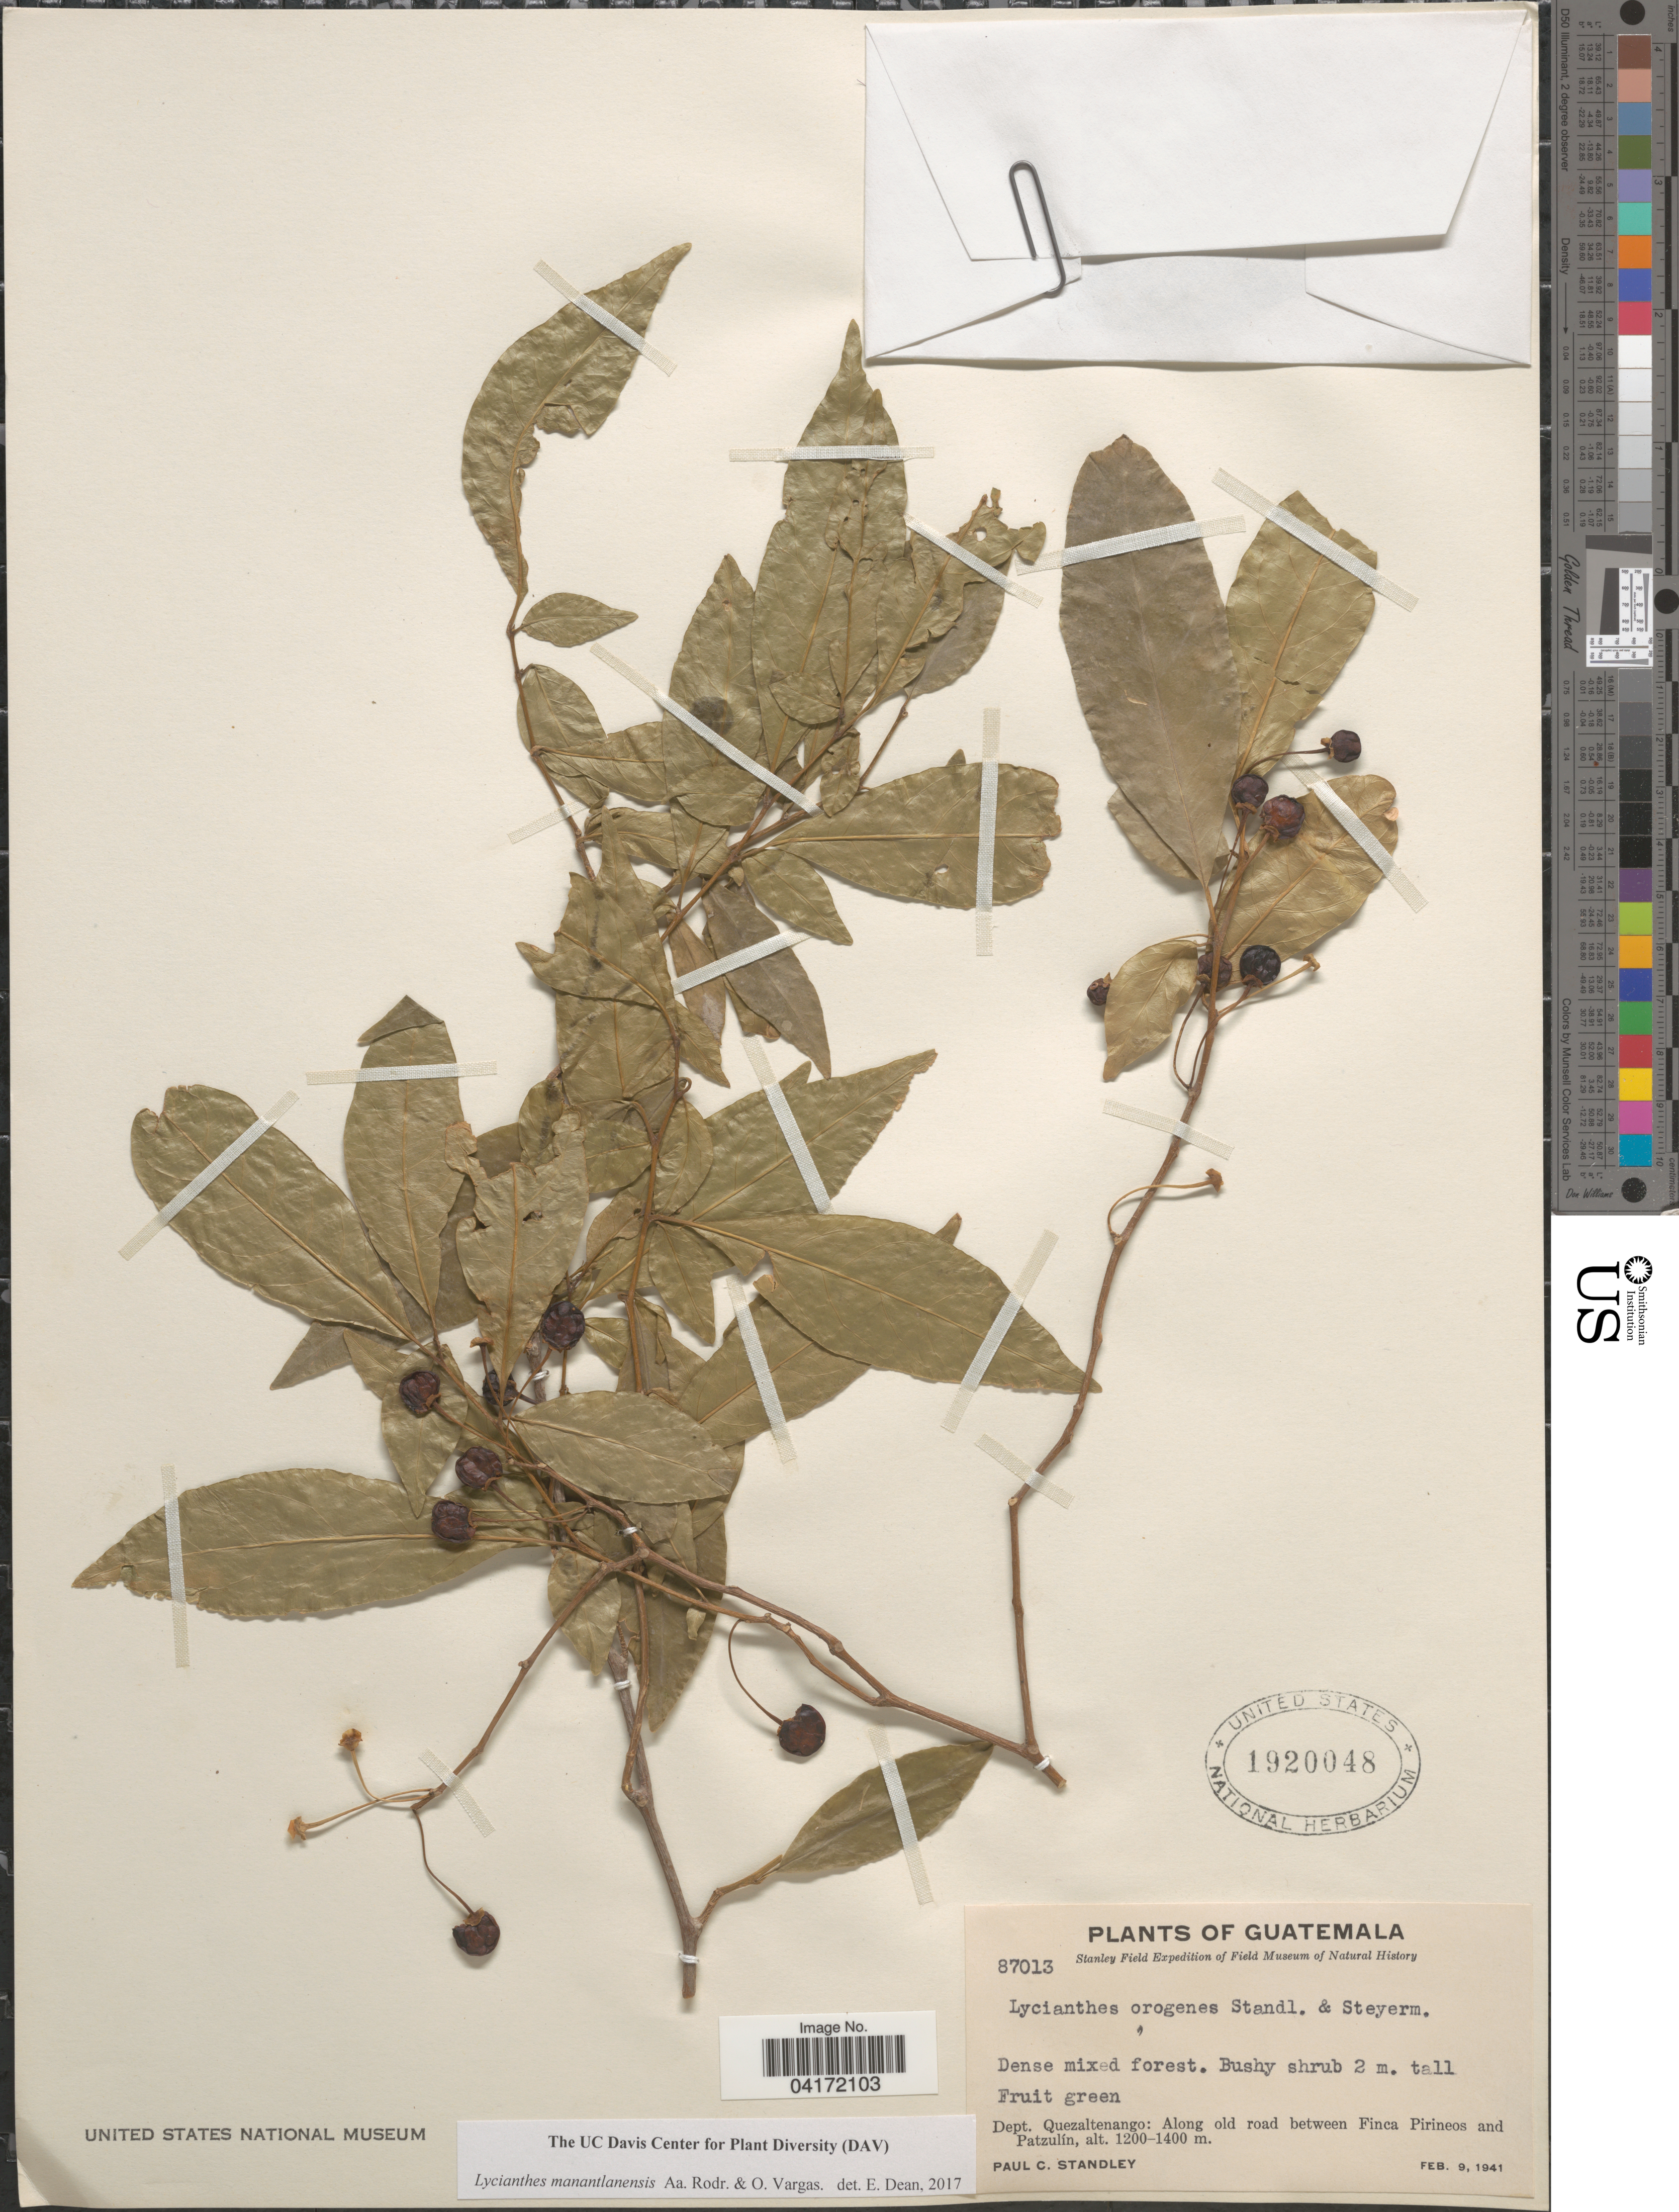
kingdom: Plantae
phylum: Tracheophyta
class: Magnoliopsida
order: Solanales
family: Solanaceae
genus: Lycianthes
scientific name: Lycianthes manantlanensis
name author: Aarón Rodr. & Vargas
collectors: P. C. Standley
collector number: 87013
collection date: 1941-02-09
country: Guatemala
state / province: Quetzaltenango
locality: Stanley Field Expedition of Field Museum of Natural History. Dept. Quezaltenango: Along old road between Finca Pirineos and Patzulín.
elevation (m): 1200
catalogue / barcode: US 1920048